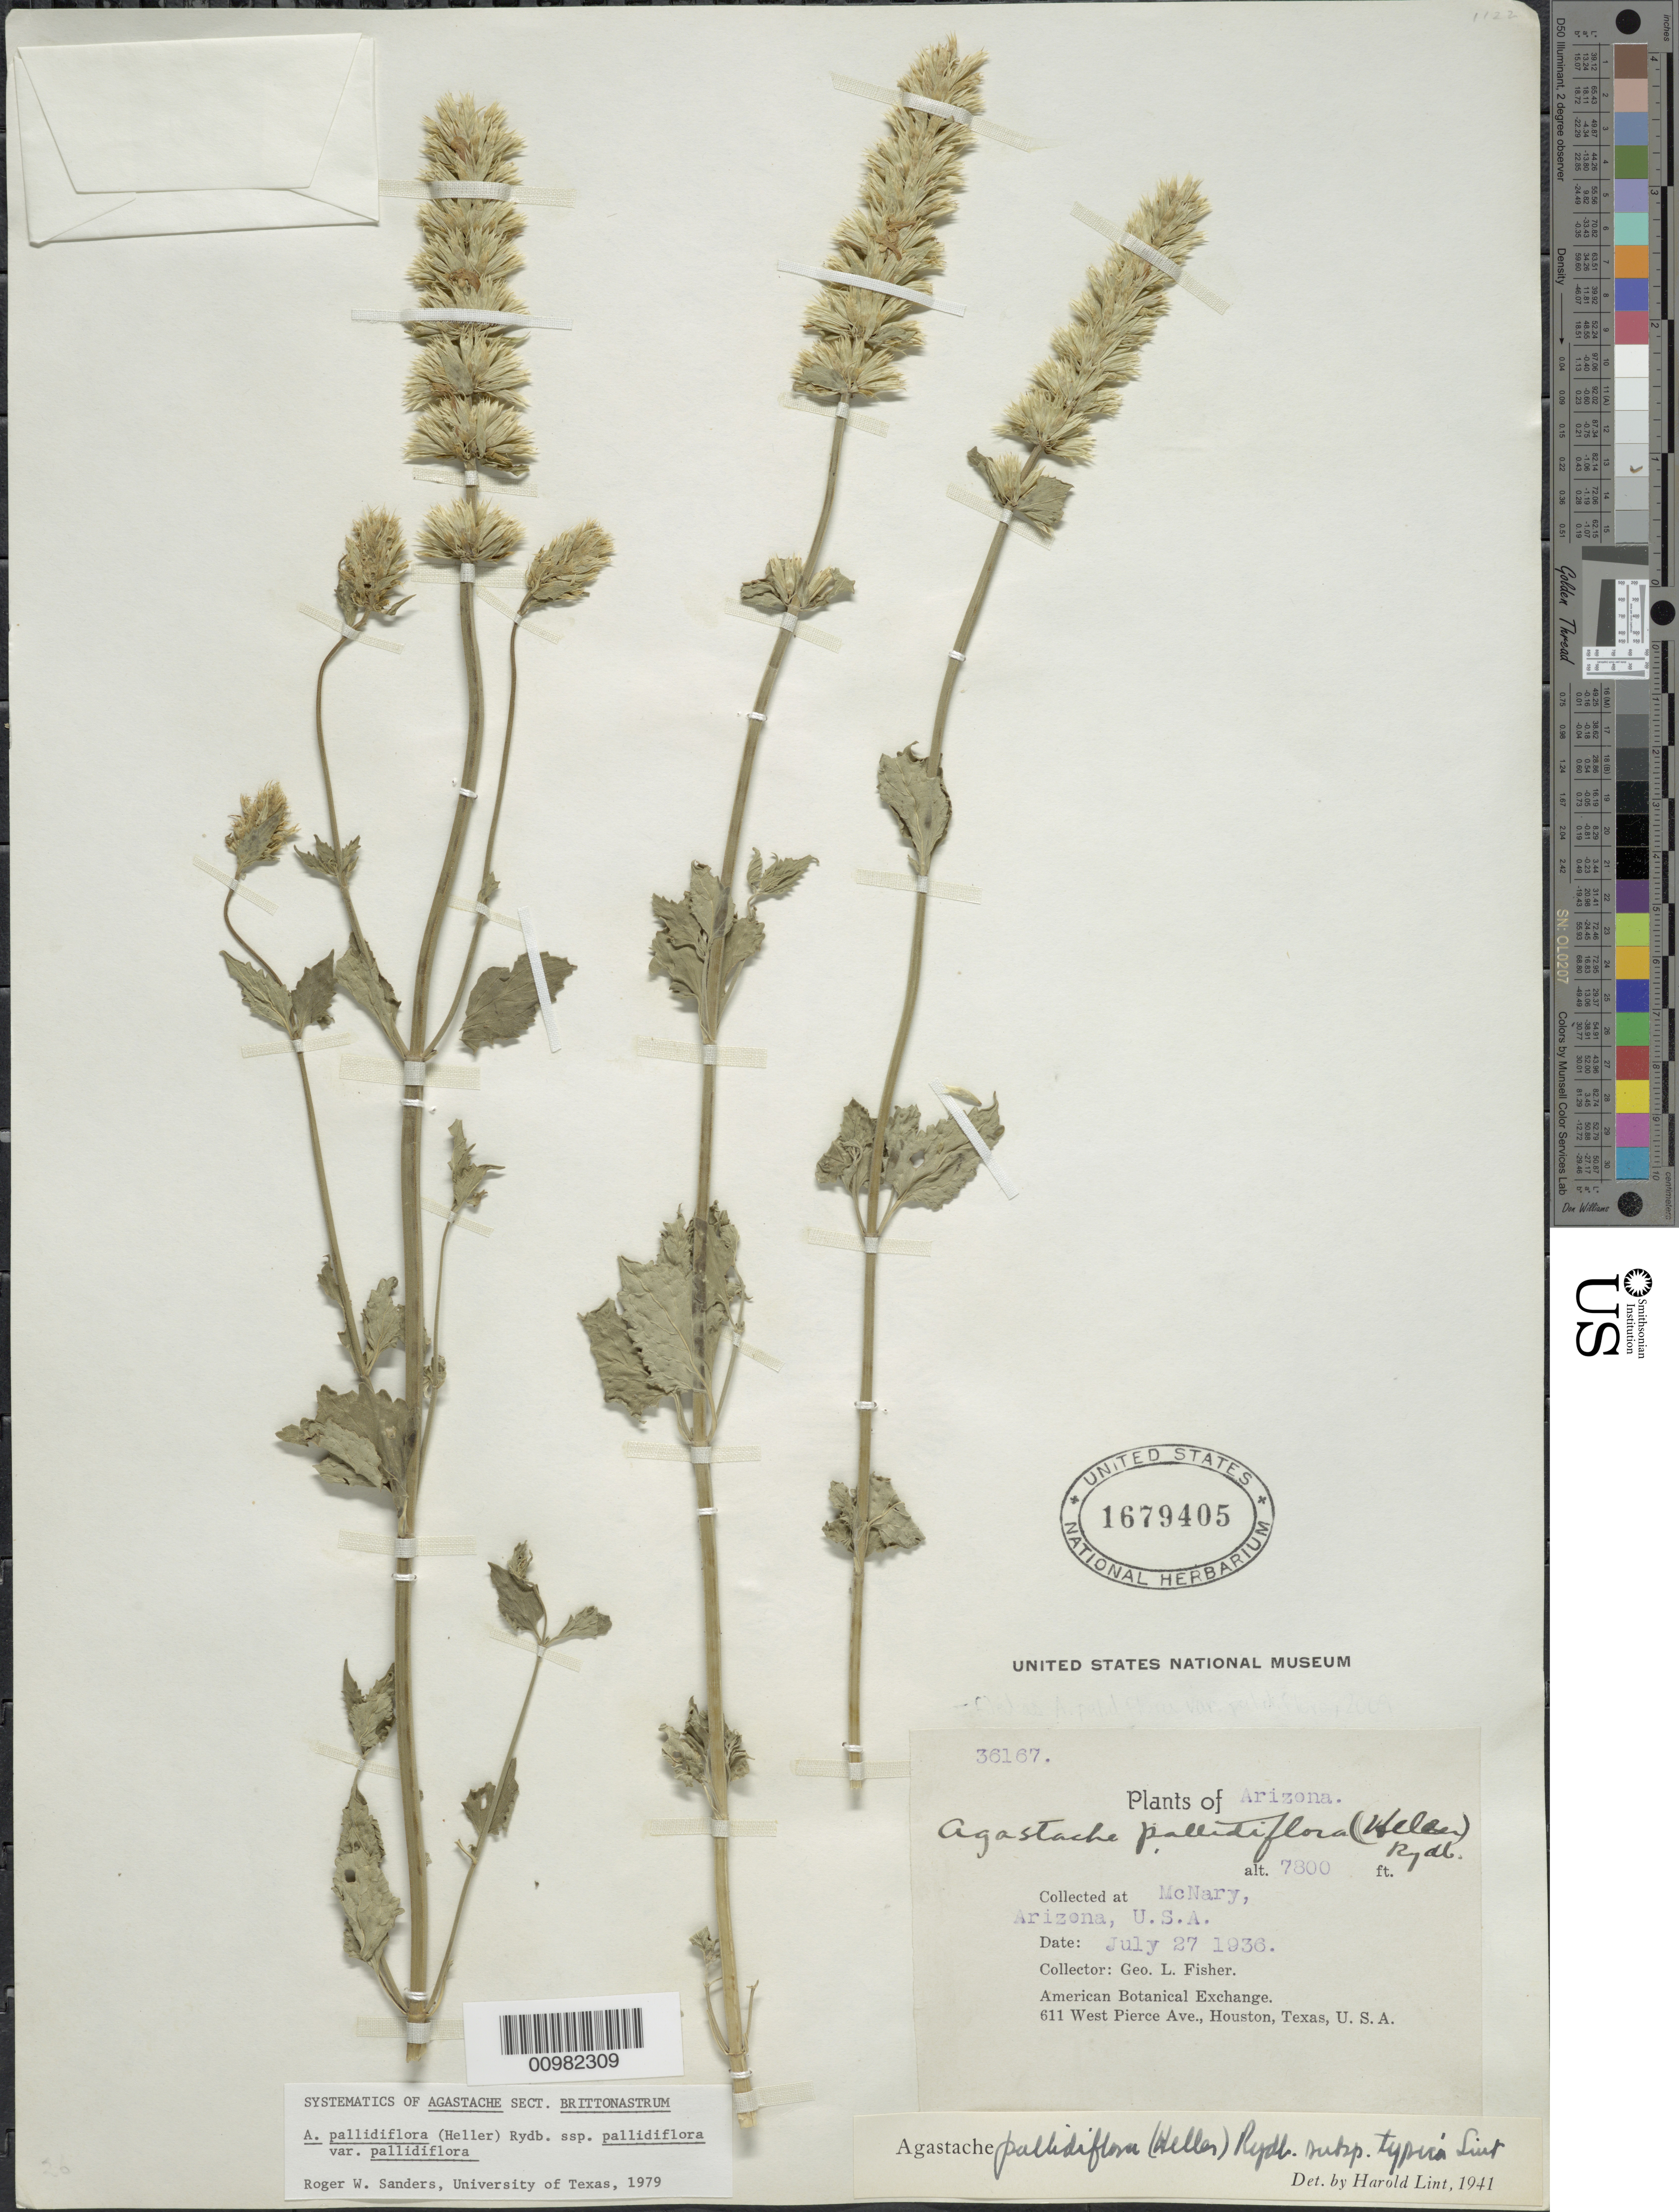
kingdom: Plantae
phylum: Tracheophyta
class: Magnoliopsida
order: Lamiales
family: Lamiaceae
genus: Agastache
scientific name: Agastache pallidiflora var. pallidiflora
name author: (A. Heller) Rydb.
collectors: G. L. Fisher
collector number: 36167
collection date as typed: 27 Jul 1936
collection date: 1936-07-27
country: United States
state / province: Arizona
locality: McNary(is in both Navajo and Apache)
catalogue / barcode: US 1679405